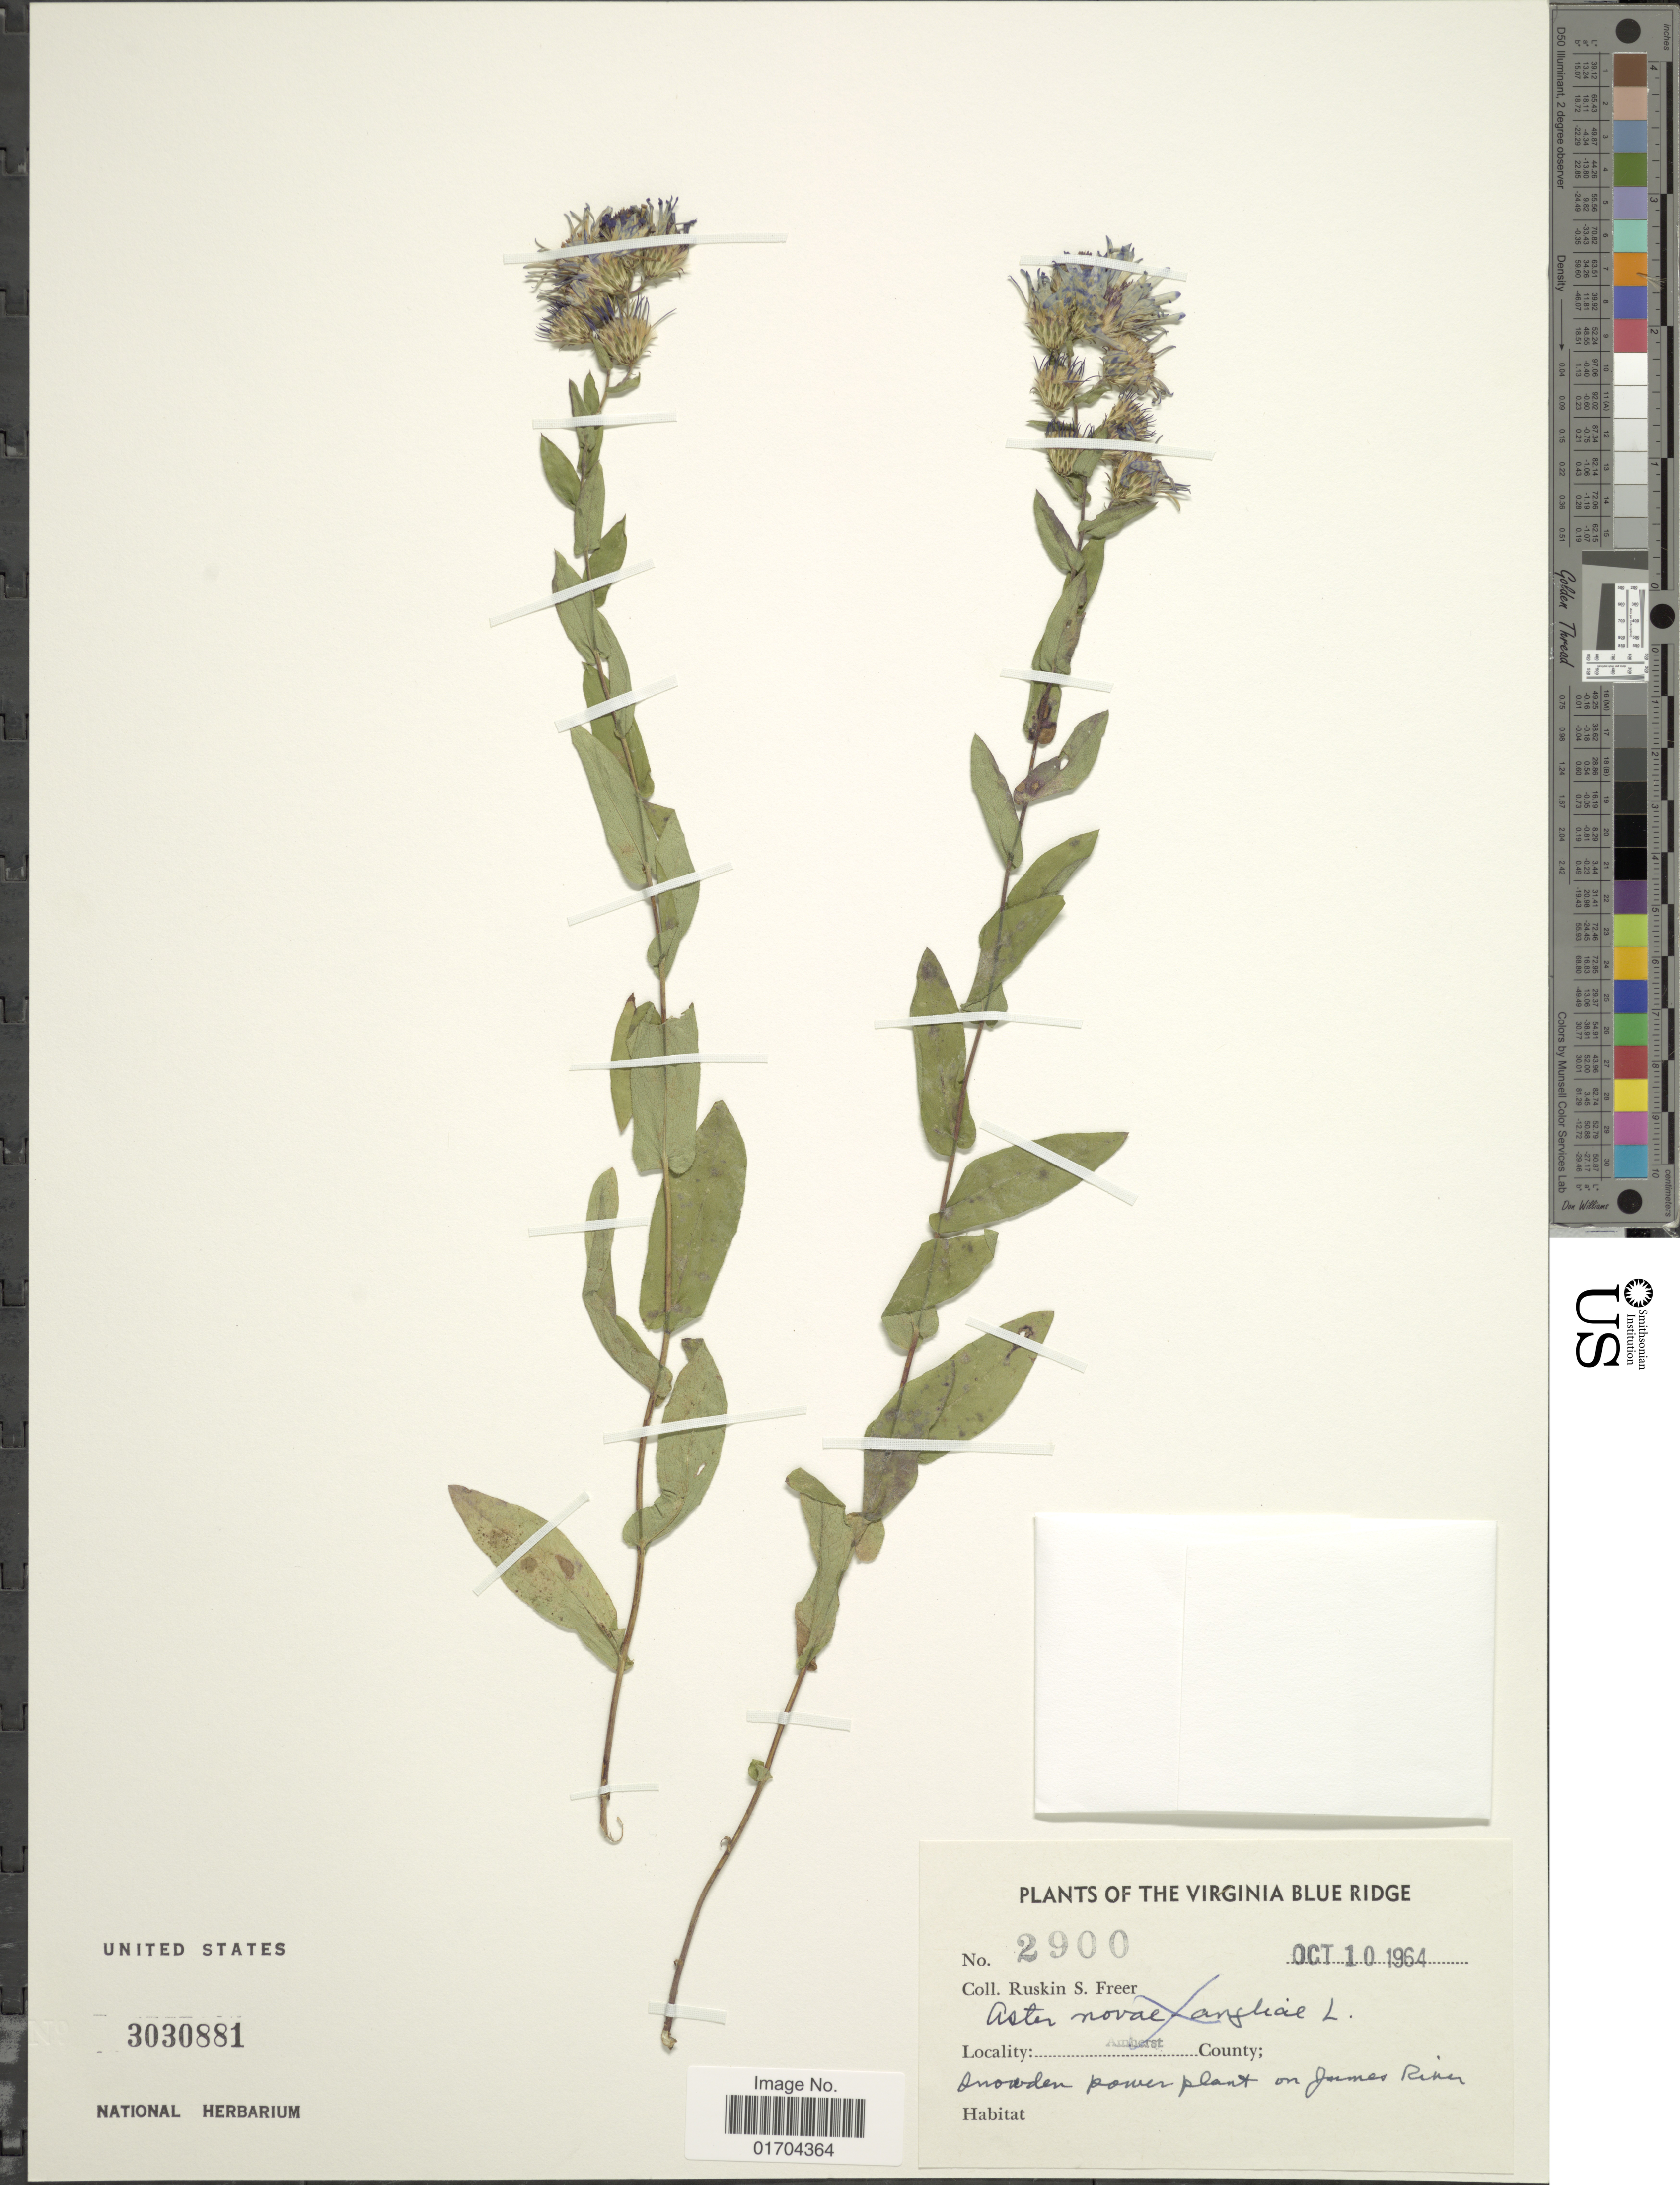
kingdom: Plantae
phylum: Tracheophyta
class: Magnoliopsida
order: Asterales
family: Asteraceae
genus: Symphyotrichum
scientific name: Symphyotrichum sp.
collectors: R. Freer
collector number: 2900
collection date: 1964-10-10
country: United States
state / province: Virginia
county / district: Amherst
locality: Blue Ridge, Amherst County, James River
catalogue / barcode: US 3030881